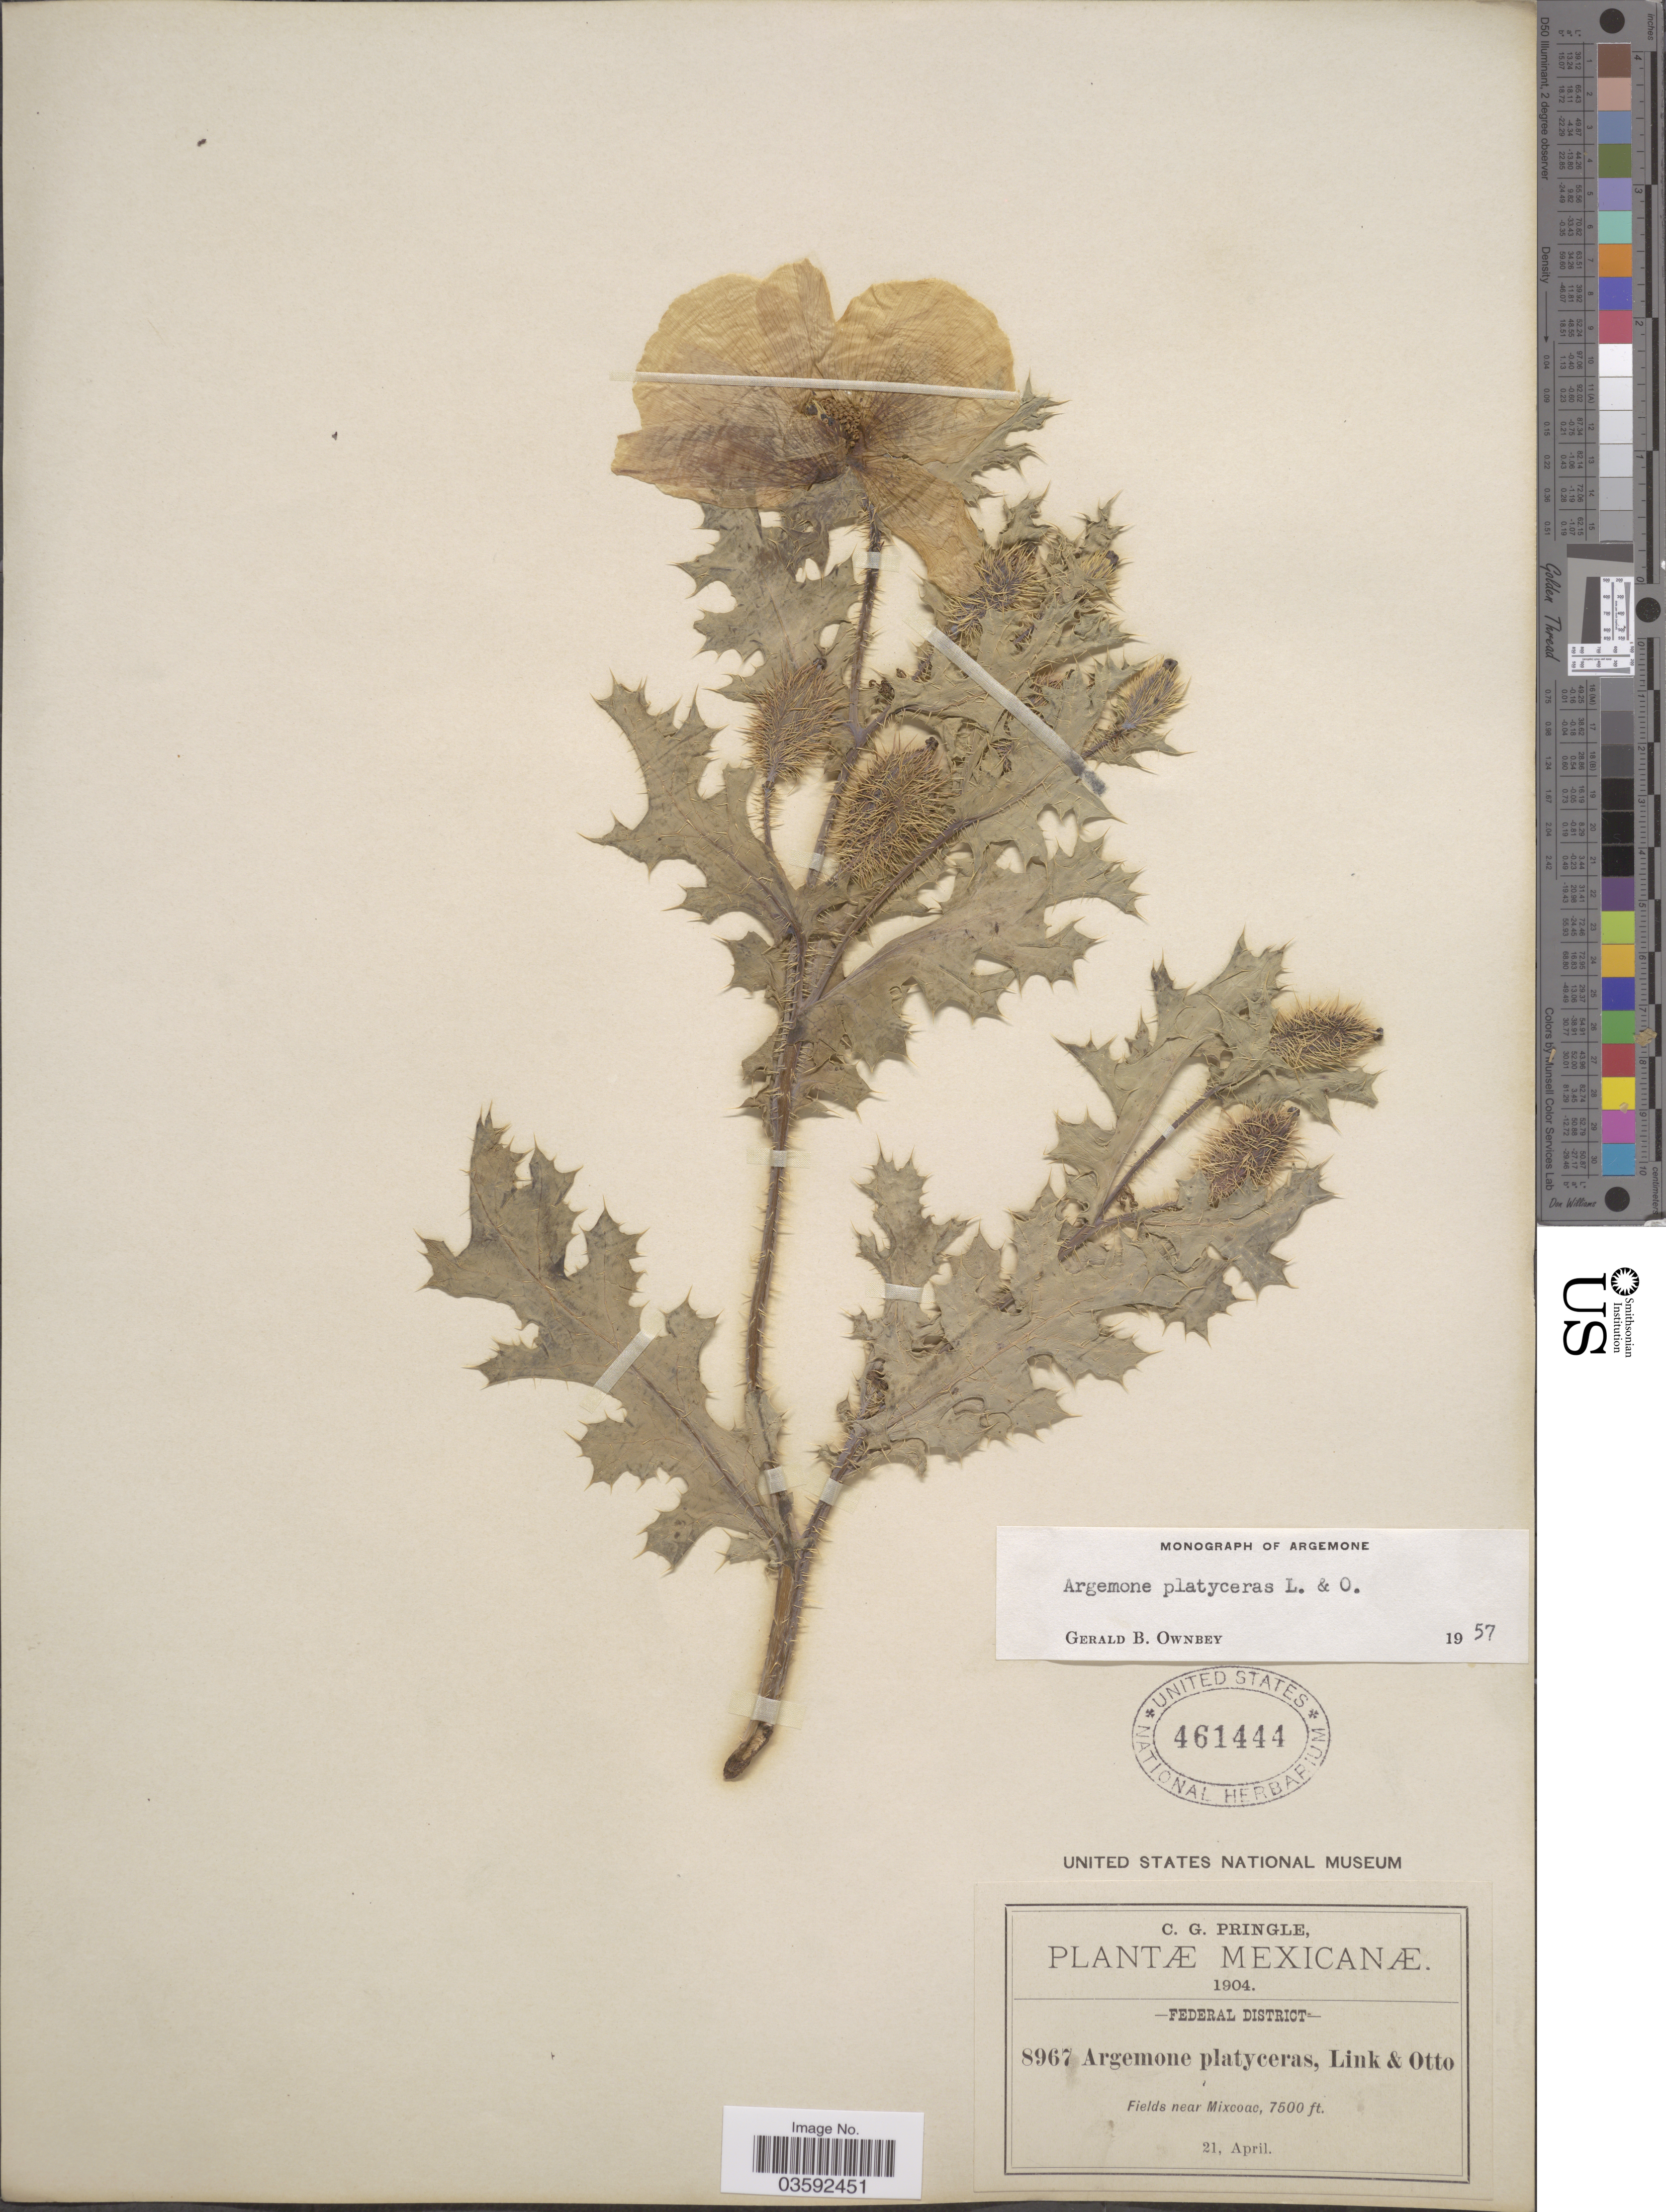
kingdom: Plantae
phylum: Tracheophyta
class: Magnoliopsida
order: Ranunculales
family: Papaveraceae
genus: Argemone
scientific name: Argemone platyceras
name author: Link & Otto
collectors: C. G. Pringle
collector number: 8967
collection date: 1904-04-21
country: Mexico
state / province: Distrito Federal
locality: Federal District. Near Mixcoac.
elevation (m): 2286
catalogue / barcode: US 461444